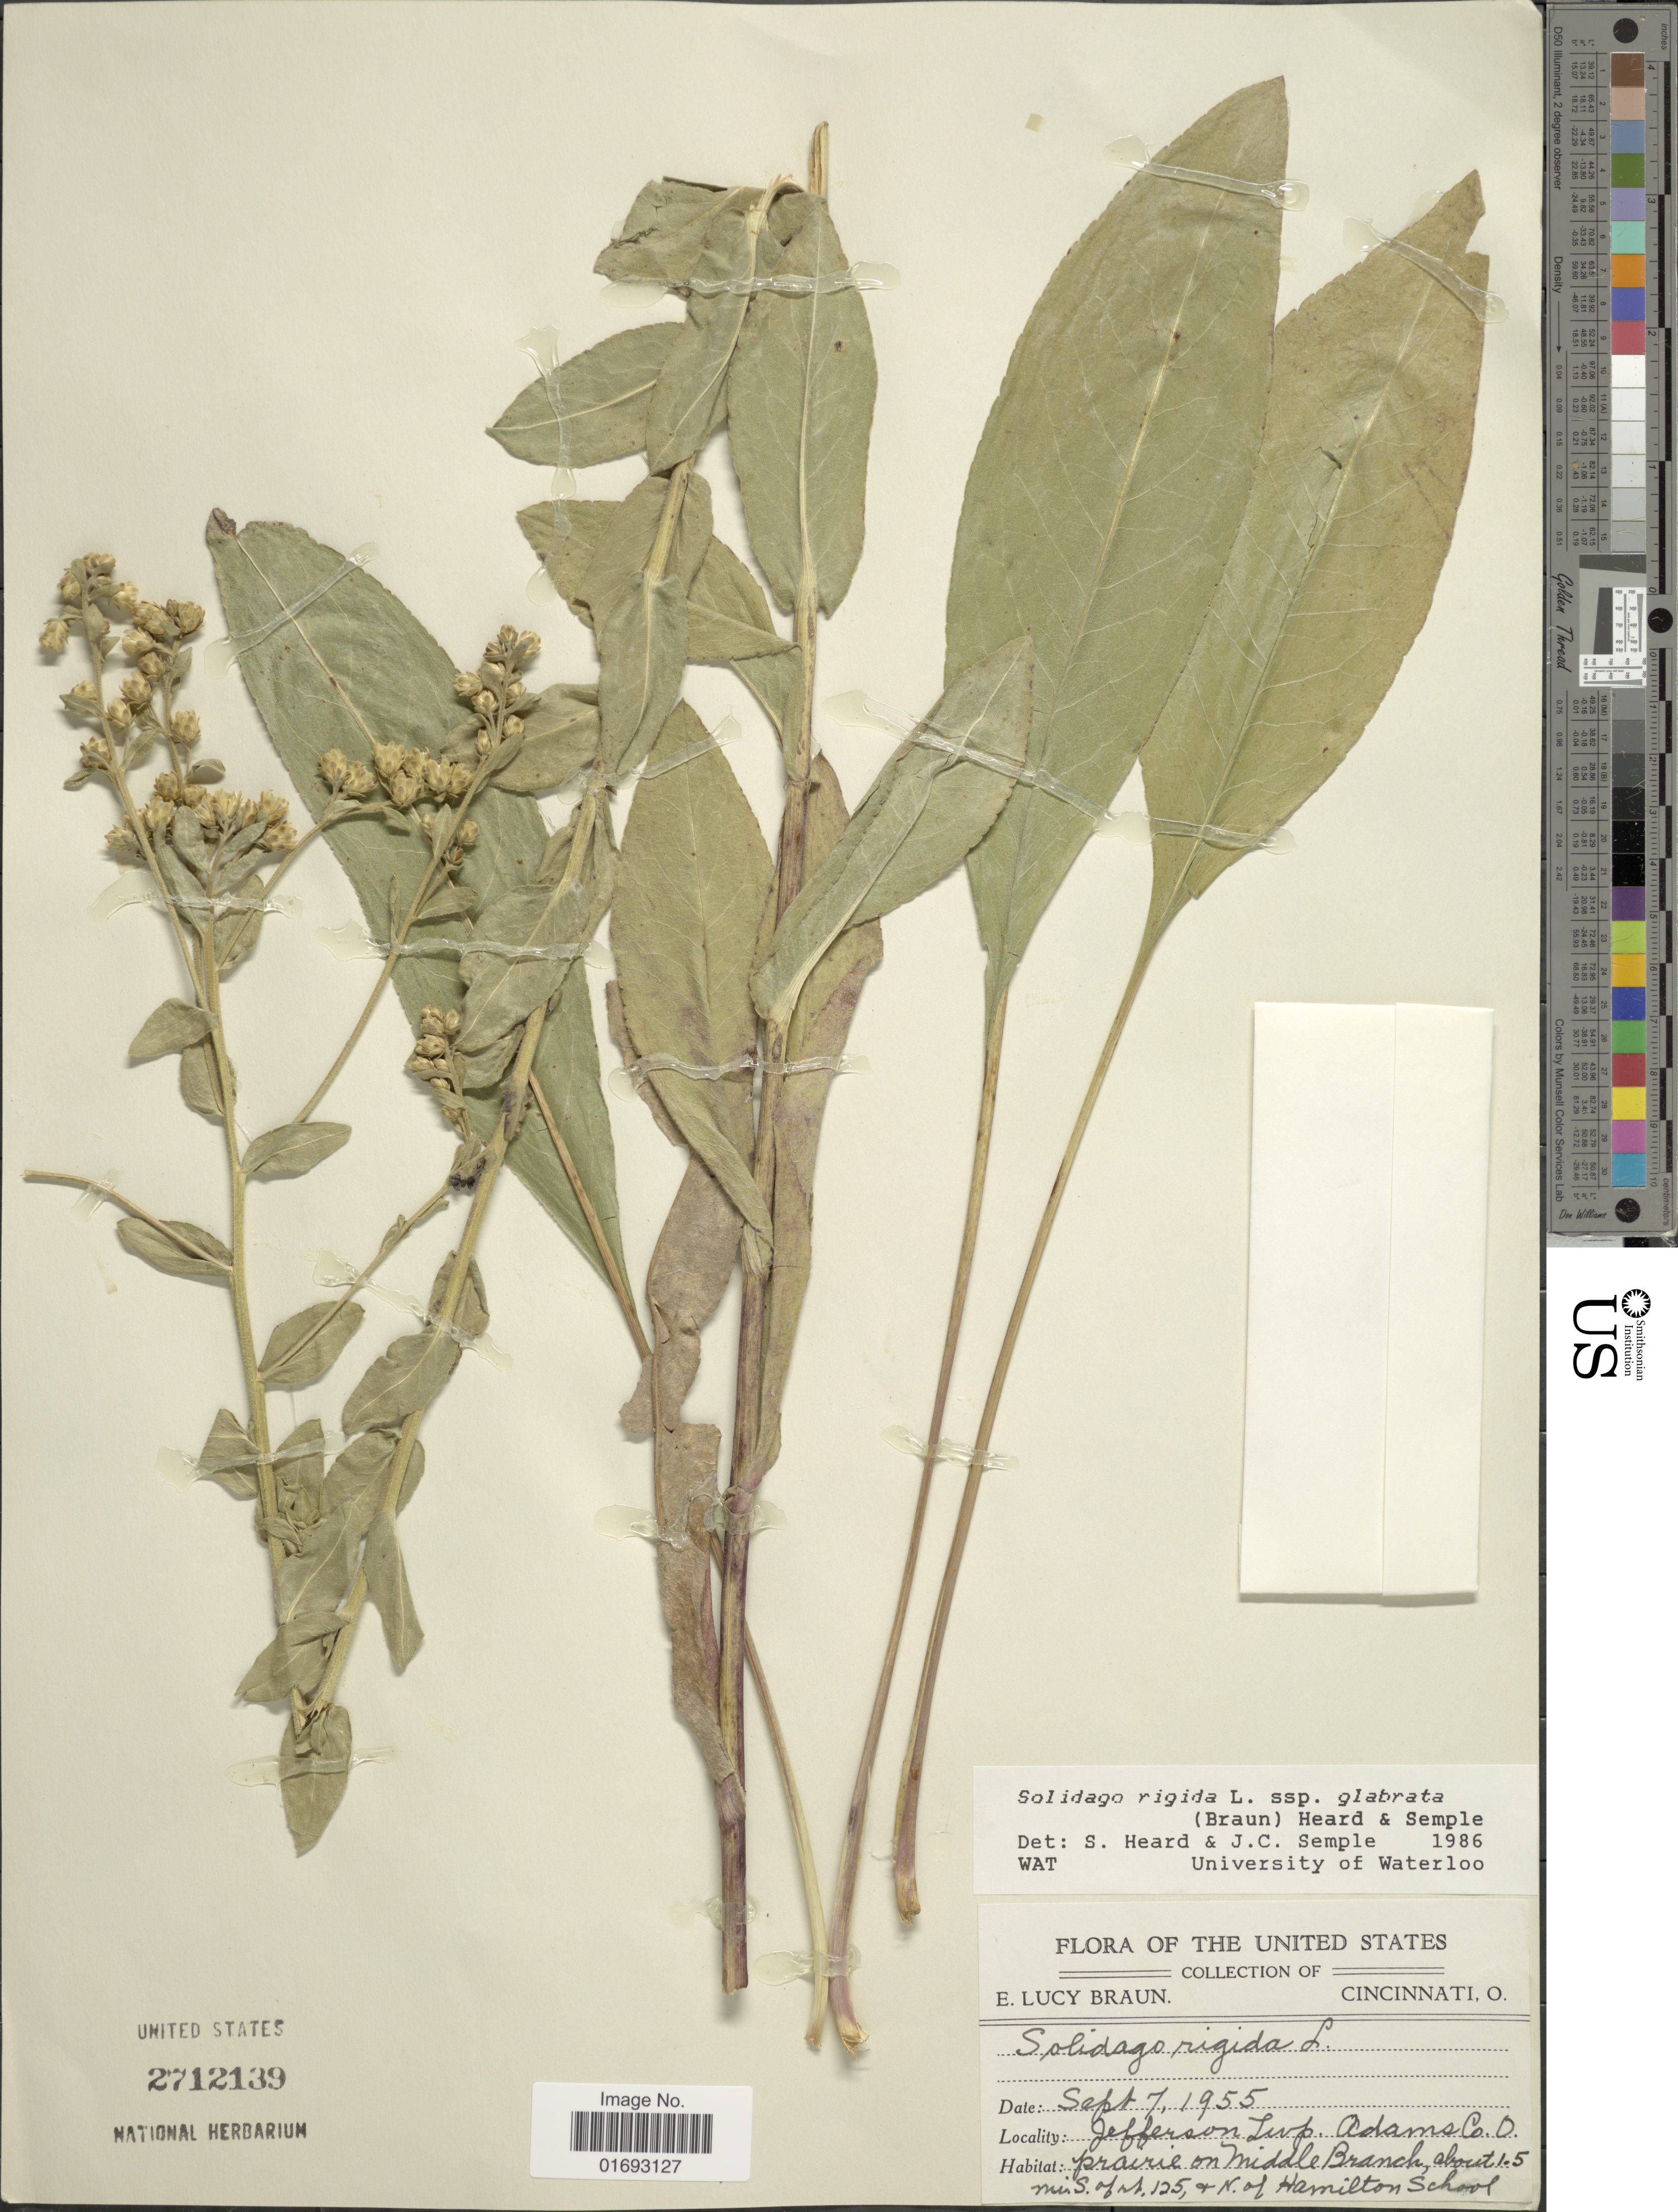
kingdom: Plantae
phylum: Tracheophyta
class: Magnoliopsida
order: Asterales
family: Asteraceae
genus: Oligoneuron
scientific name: Oligoneuron rigidum var. glabrata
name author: (E.L. Braun) G.L. Nesom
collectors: E. L. Braun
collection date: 1955-09-07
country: United States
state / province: Ohio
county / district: Adams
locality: Jefferson Swp., prairie on Middle Branch, about 1.5 mi S. of rt. 125 & N. of Hamilton School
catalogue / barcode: US 2712139